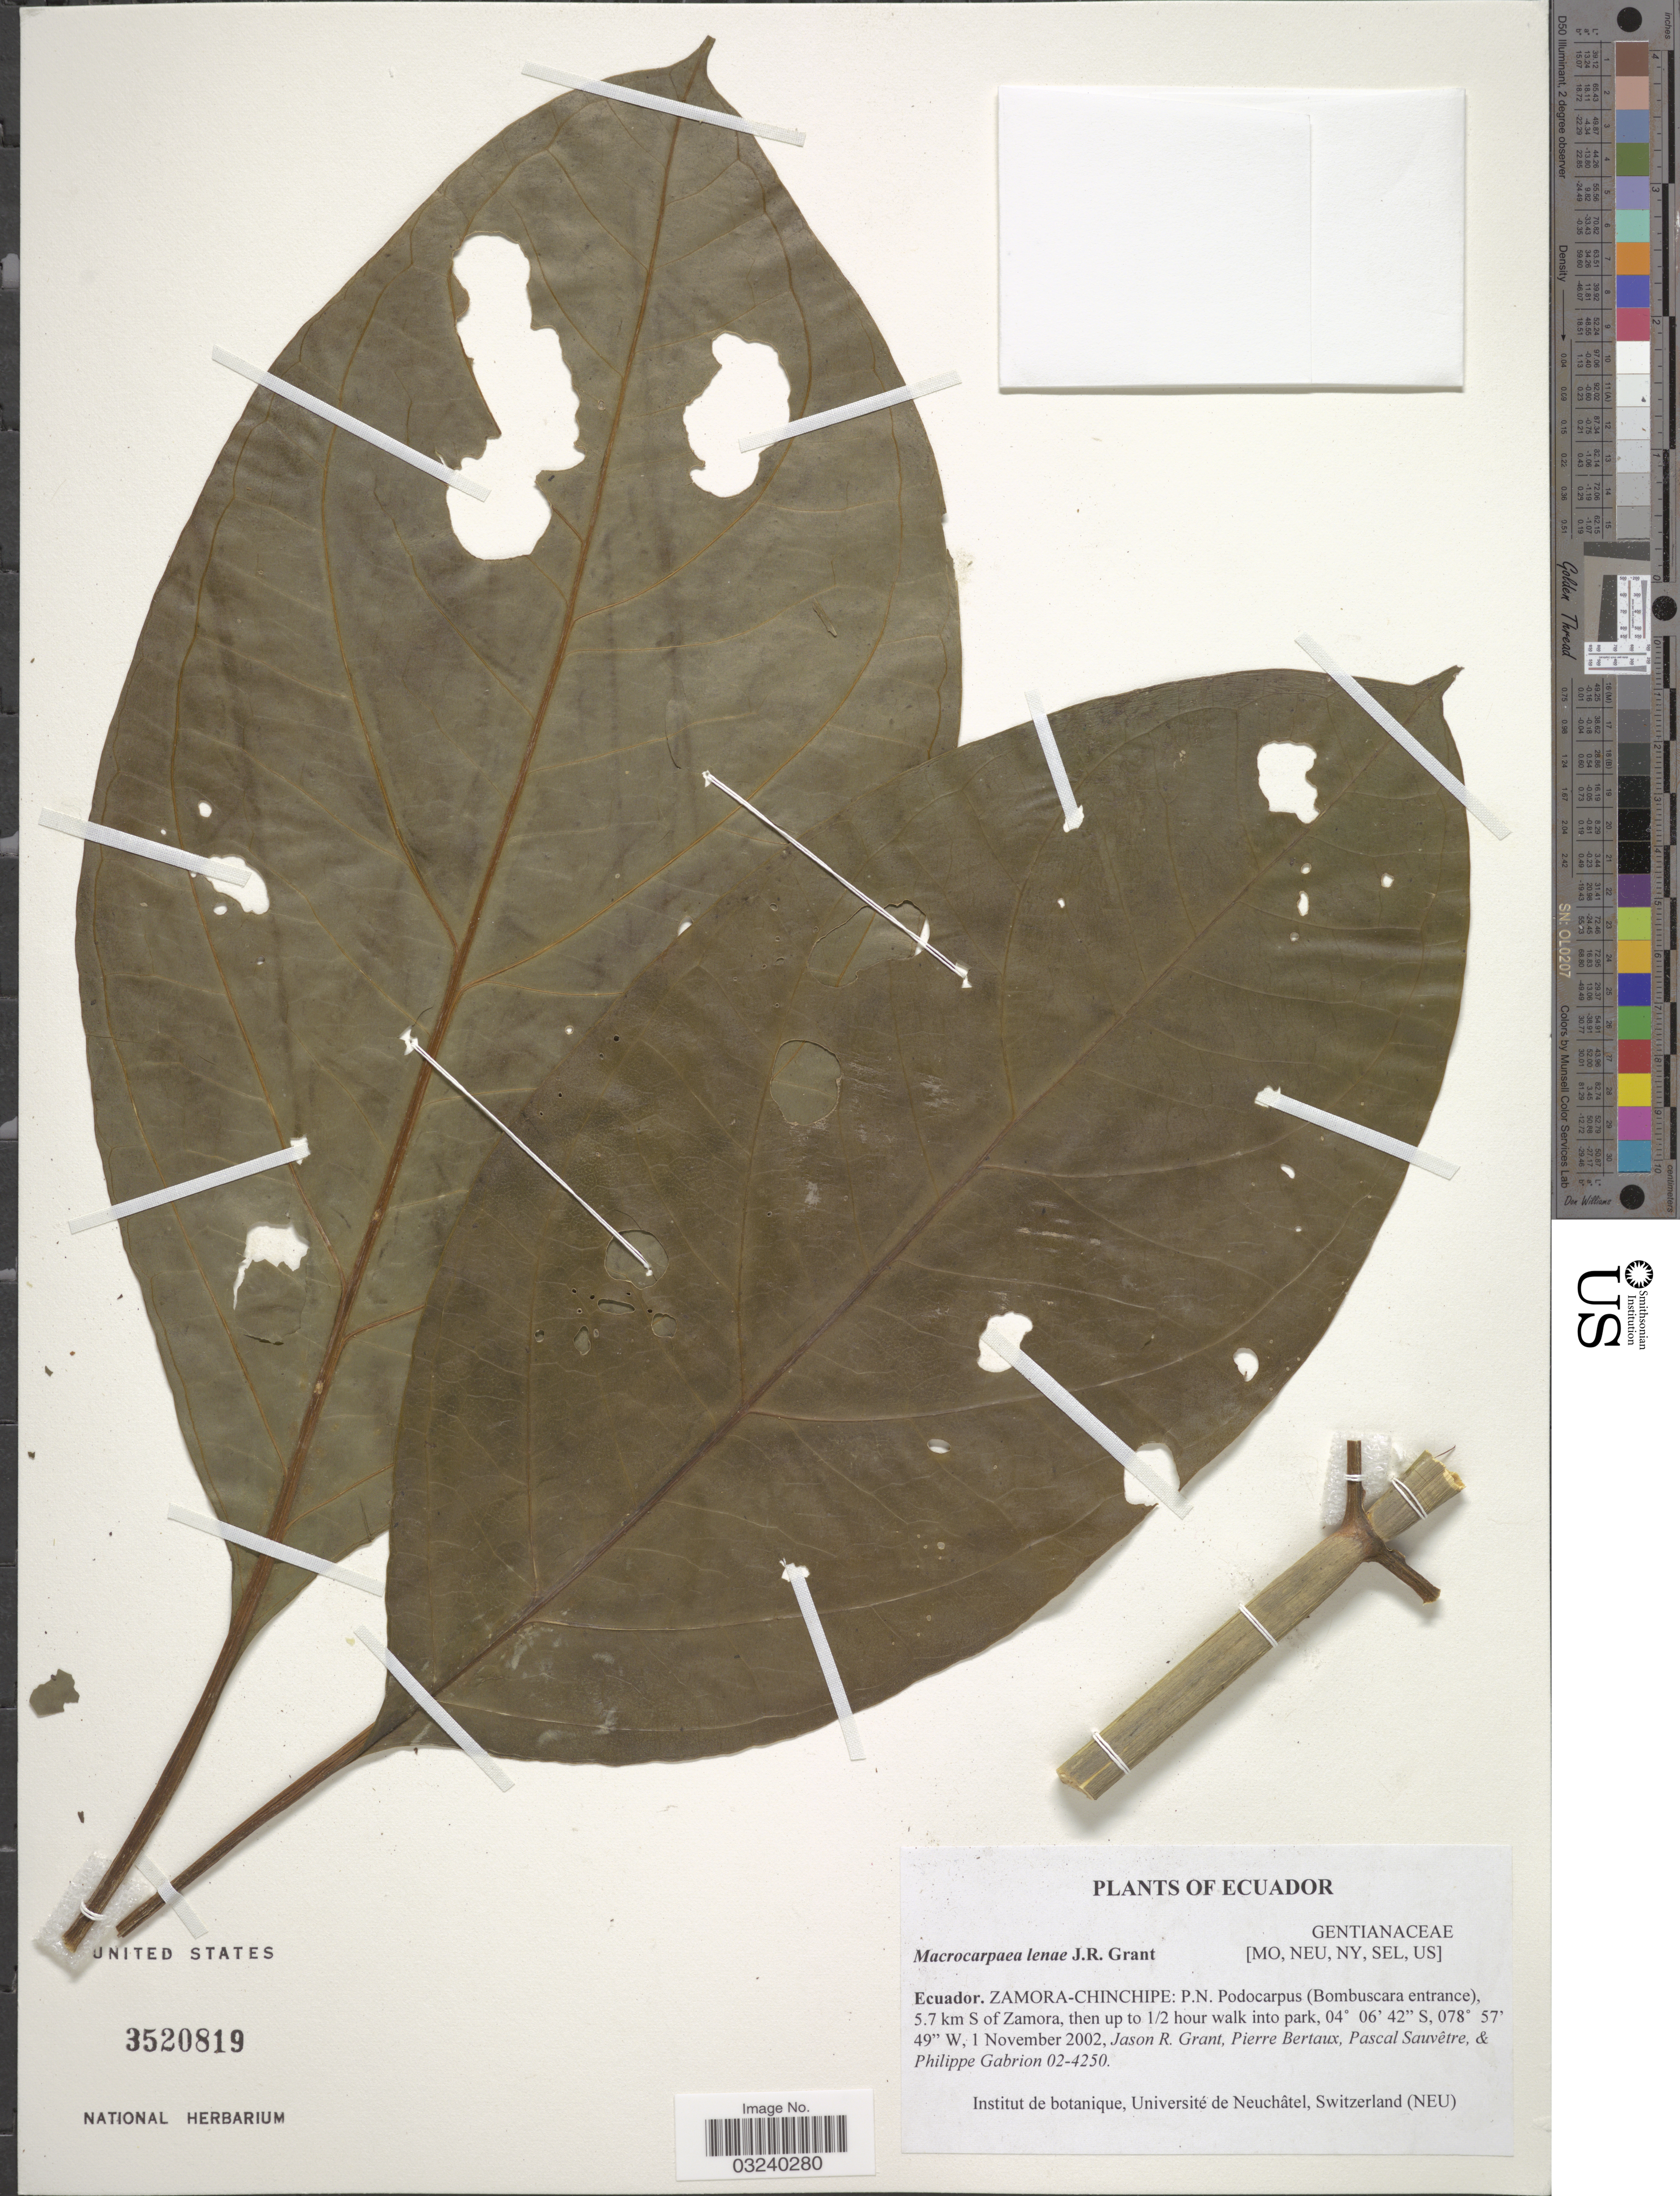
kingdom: Plantae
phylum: Tracheophyta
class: Magnoliopsida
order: Gentianales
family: Gentianaceae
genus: Macrocarpaea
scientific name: Macrocarpaea lenae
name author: J.R. Grant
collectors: J. R. Grant, P. Bertaux, P. Sauvêtre & P. Gabrion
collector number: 02-4250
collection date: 2002-11-01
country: Ecuador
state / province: Zamora-Chinchipe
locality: P.N. Podocarpus (Bombuscara entrance), 5.7 km S of Zamora, then up to ½ hour walk into park.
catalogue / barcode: US 3520819